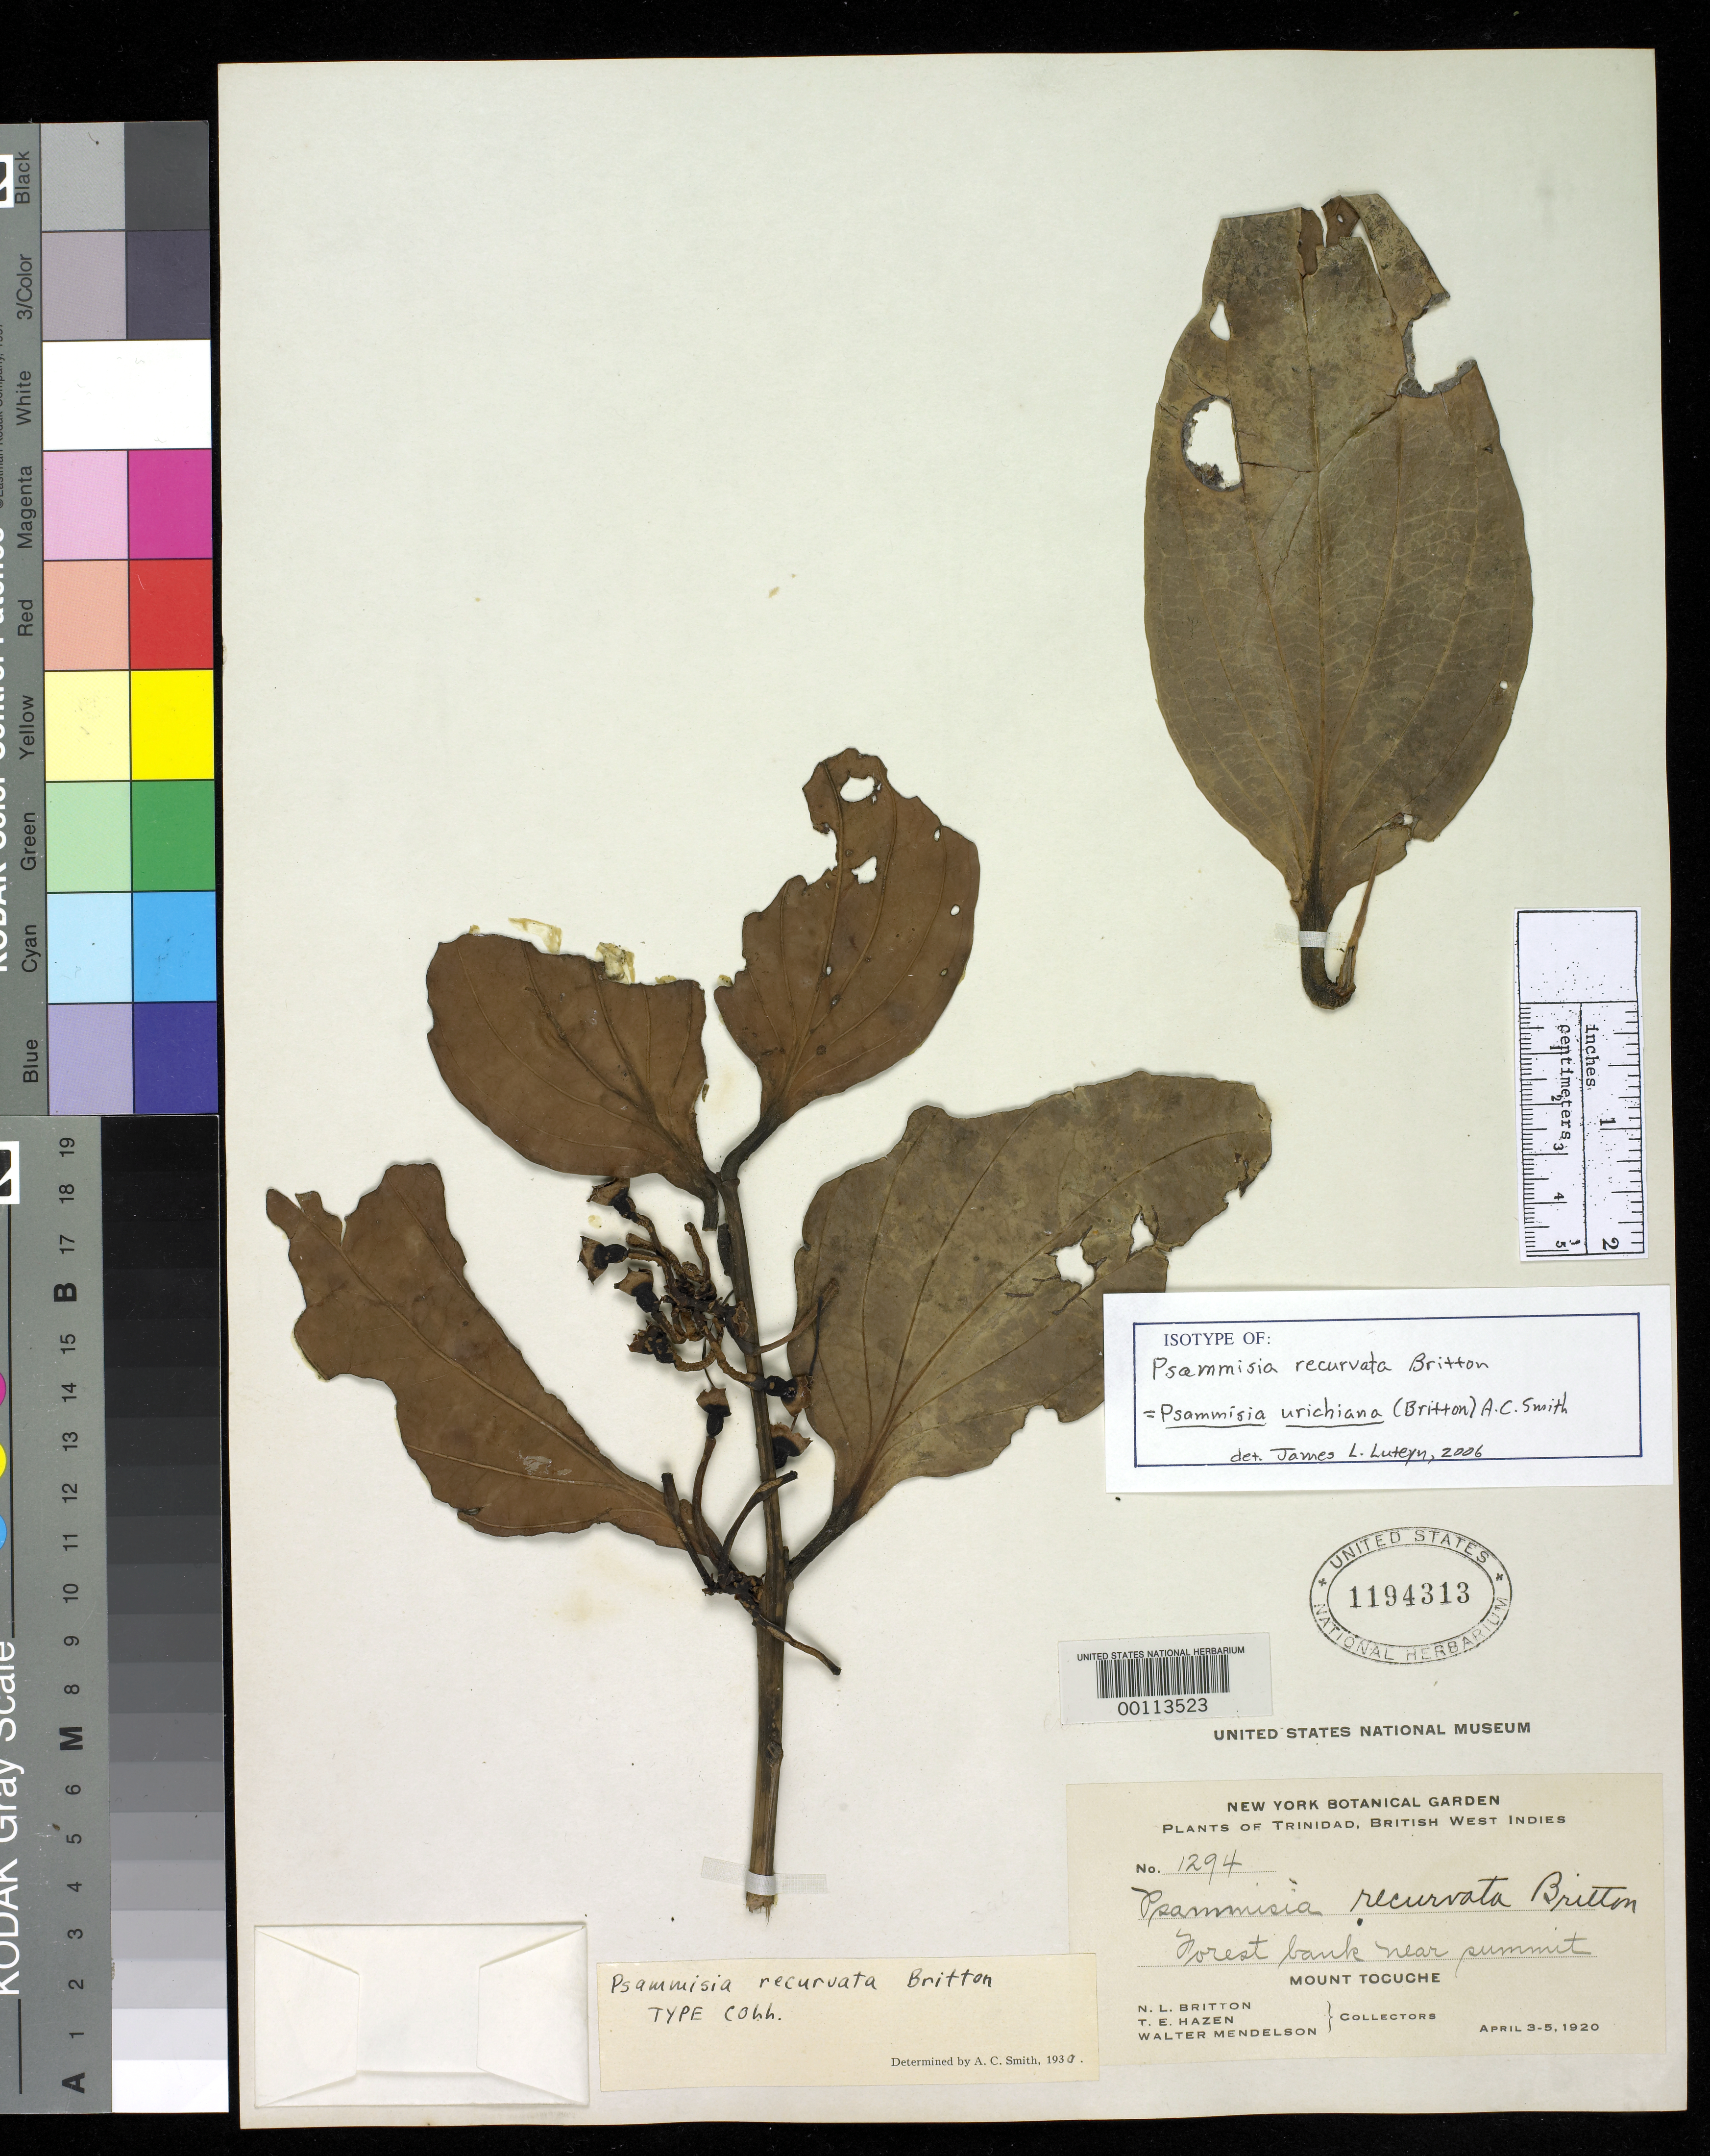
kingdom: Plantae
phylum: Tracheophyta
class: Magnoliopsida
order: Ericales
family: Ericaceae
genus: Psammisia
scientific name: Psammisia recurvata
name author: Britton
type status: Isotype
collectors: N. Britton, T. E. Hazen & W. Mendelson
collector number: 1294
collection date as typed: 03 Apr 1920 to 05 Apr 1920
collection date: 1920-04-03/1920-04-05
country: Trinidad and Tobago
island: Trinidad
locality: Mt. Tocuche.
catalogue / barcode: US 1194313